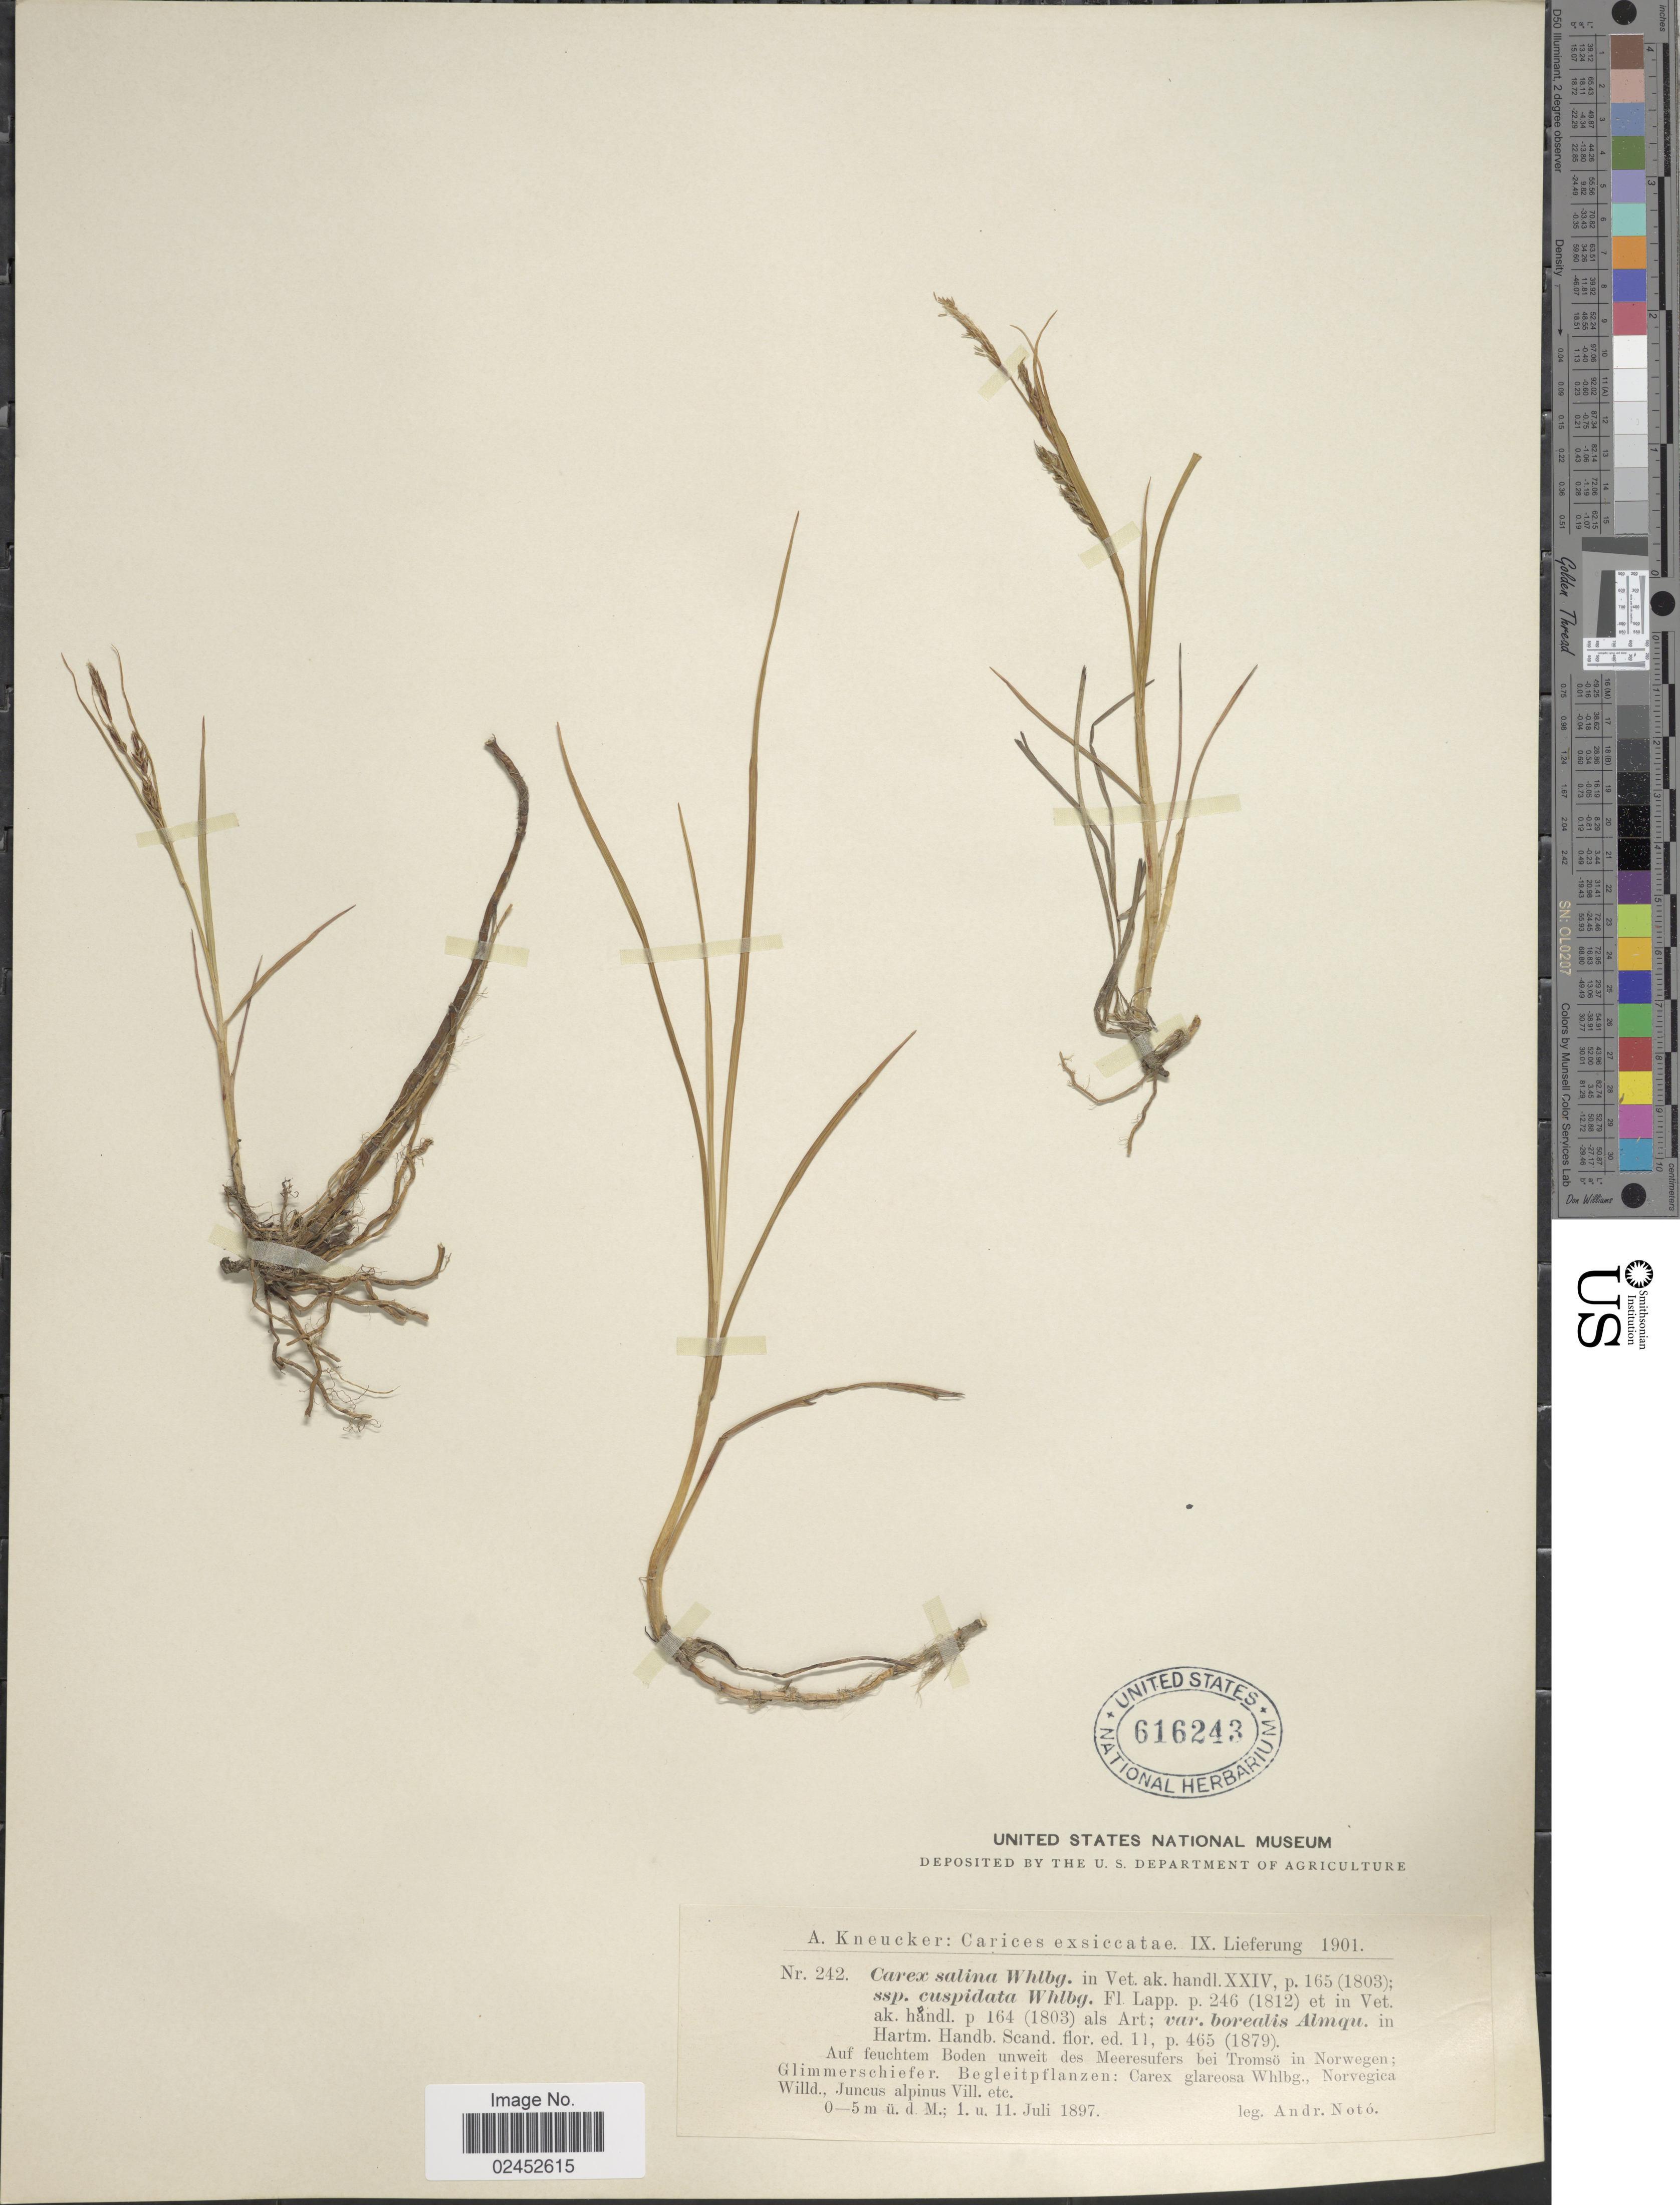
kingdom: Plantae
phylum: Tracheophyta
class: Liliopsida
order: Poales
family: Cyperaceae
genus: Carex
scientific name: Carex salina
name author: Wahlenb.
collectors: A. Noto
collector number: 242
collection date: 1897-07-01/1897-07-11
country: Norway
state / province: Troms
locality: Carices, Auf feuchtem Boden unweit des Meeresufers bei Tromso in Norwegen; Glimmerschiefer.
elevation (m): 0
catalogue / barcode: US 616243